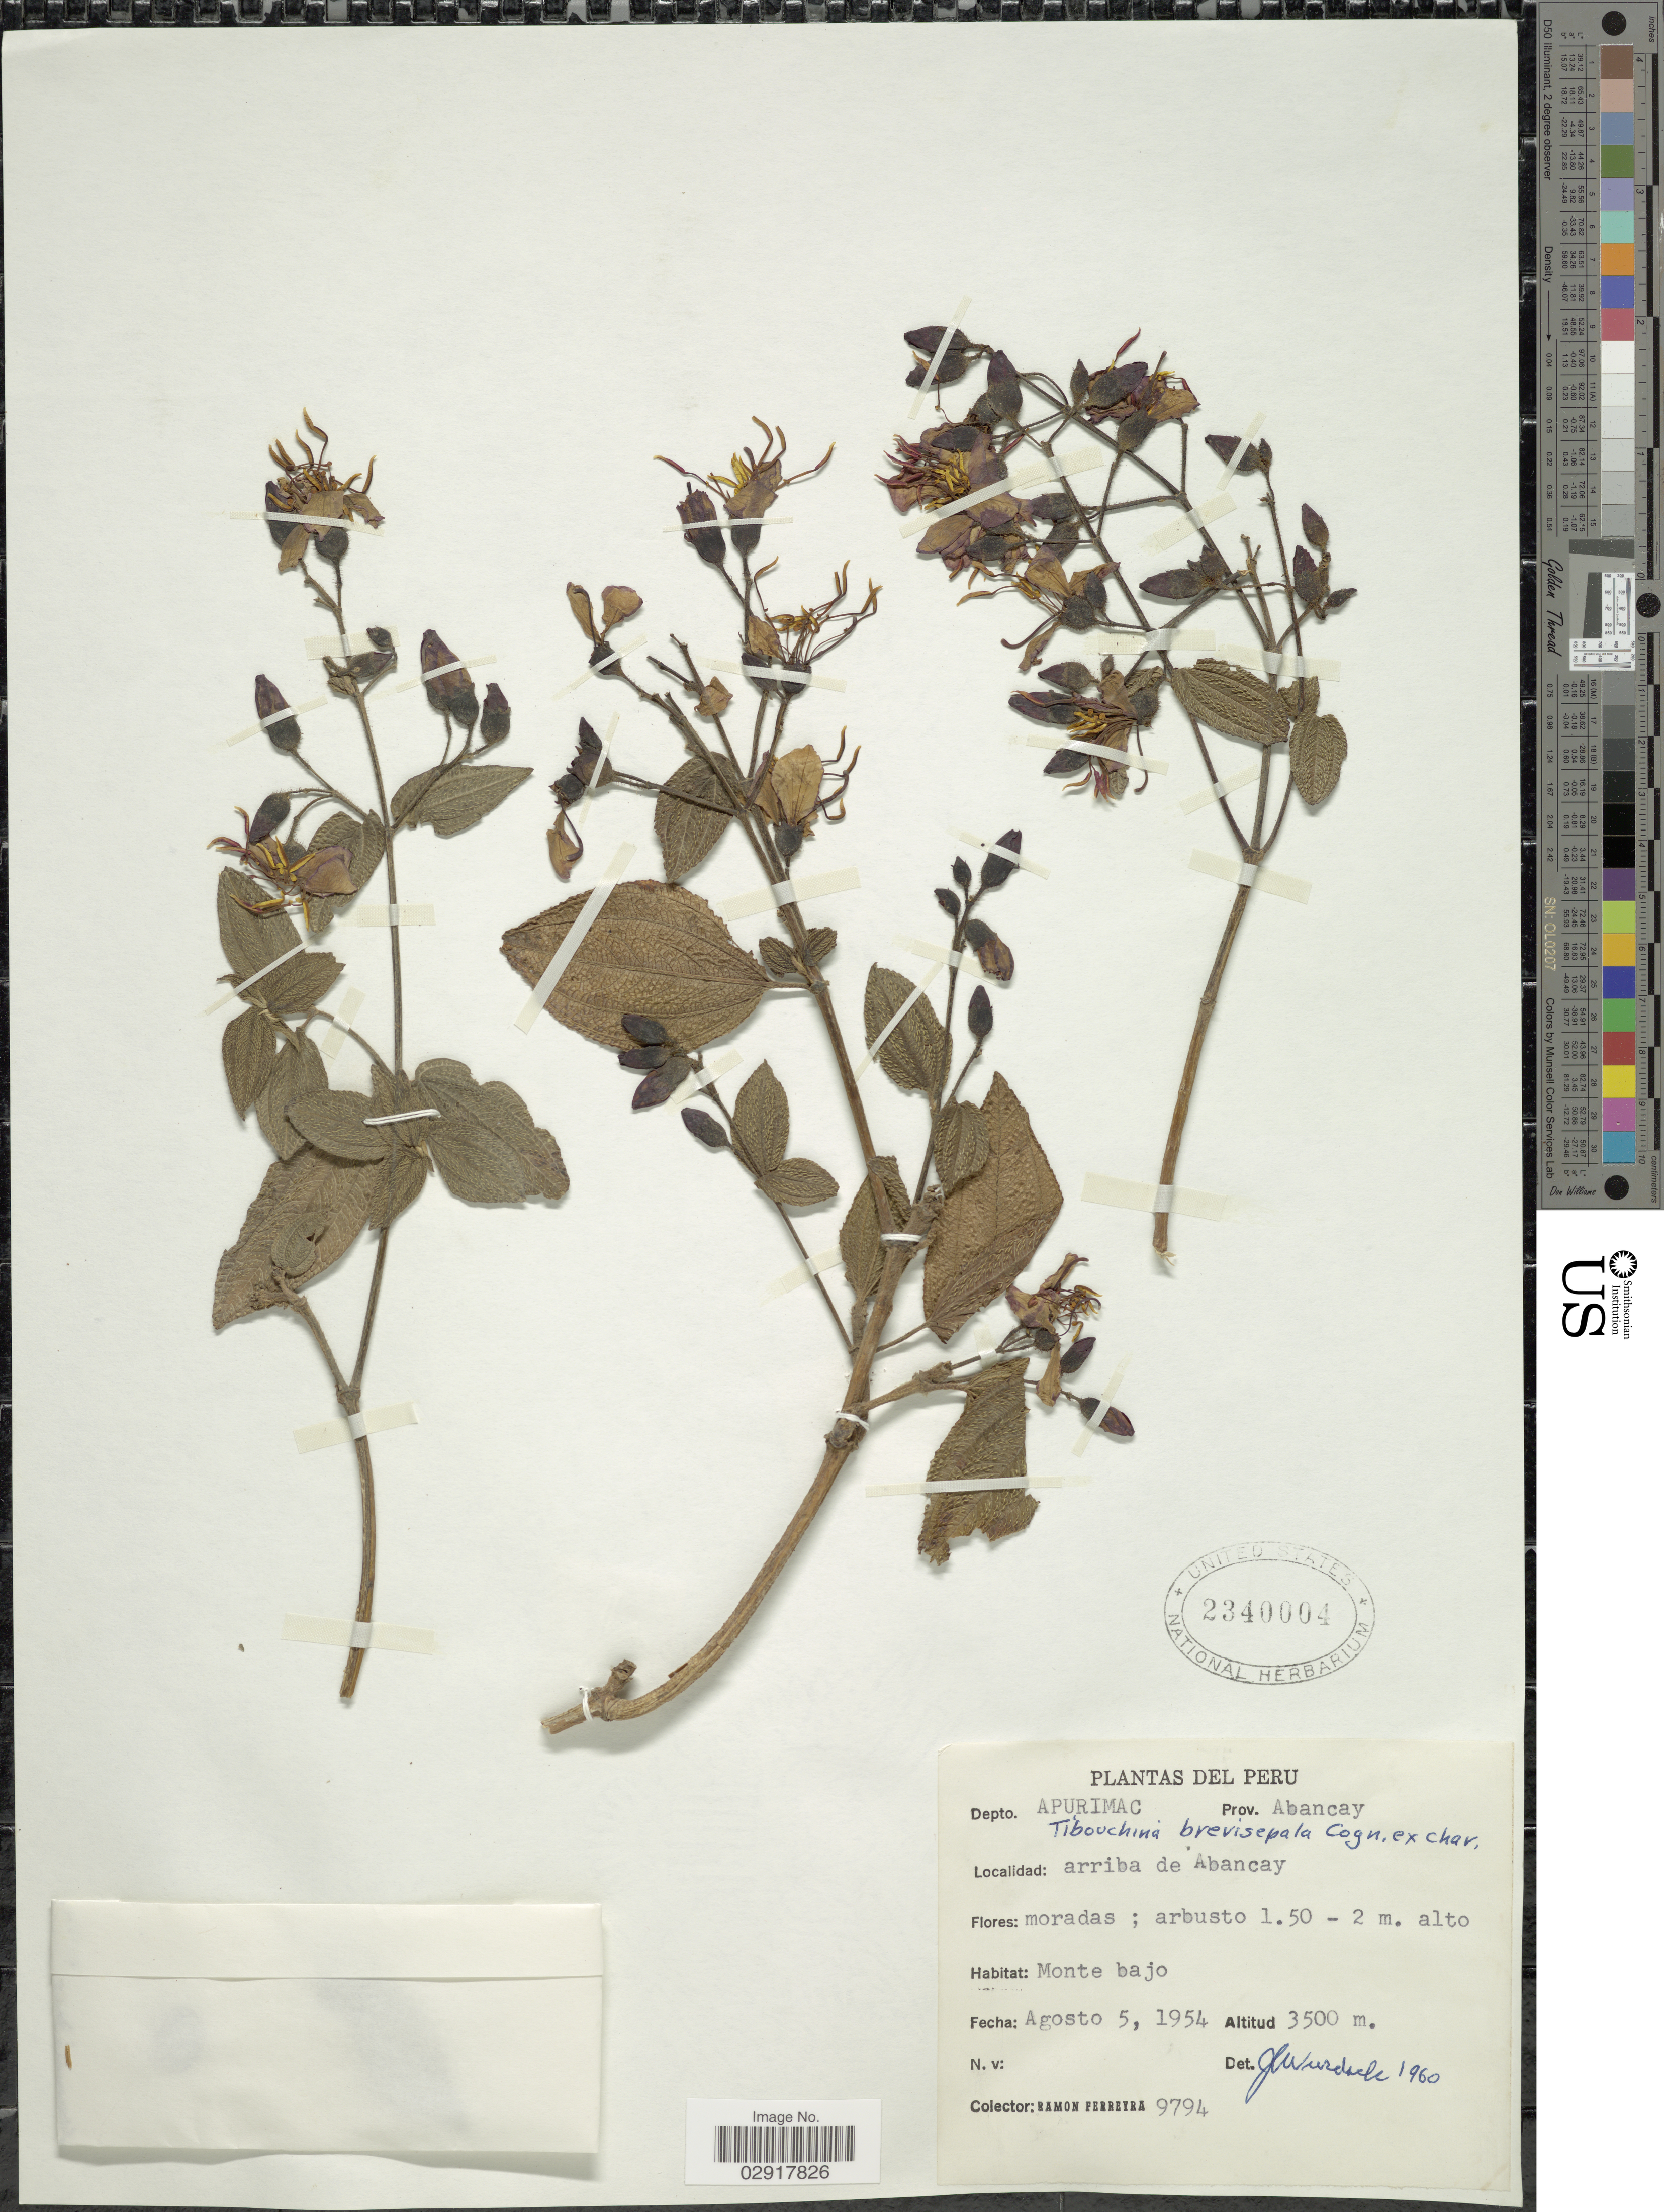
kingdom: Plantae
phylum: Tracheophyta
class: Magnoliopsida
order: Myrtales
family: Melastomataceae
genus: Tibouchina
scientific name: Tibouchina brevisepala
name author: Cogn.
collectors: R. A. Ferreyra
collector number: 9794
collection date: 1954-08-05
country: Peru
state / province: Apurímac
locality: Depto. Apurimac. Prov. Abancay. Arriba de Abancay. Monte bajo.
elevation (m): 3500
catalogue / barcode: US 2340004